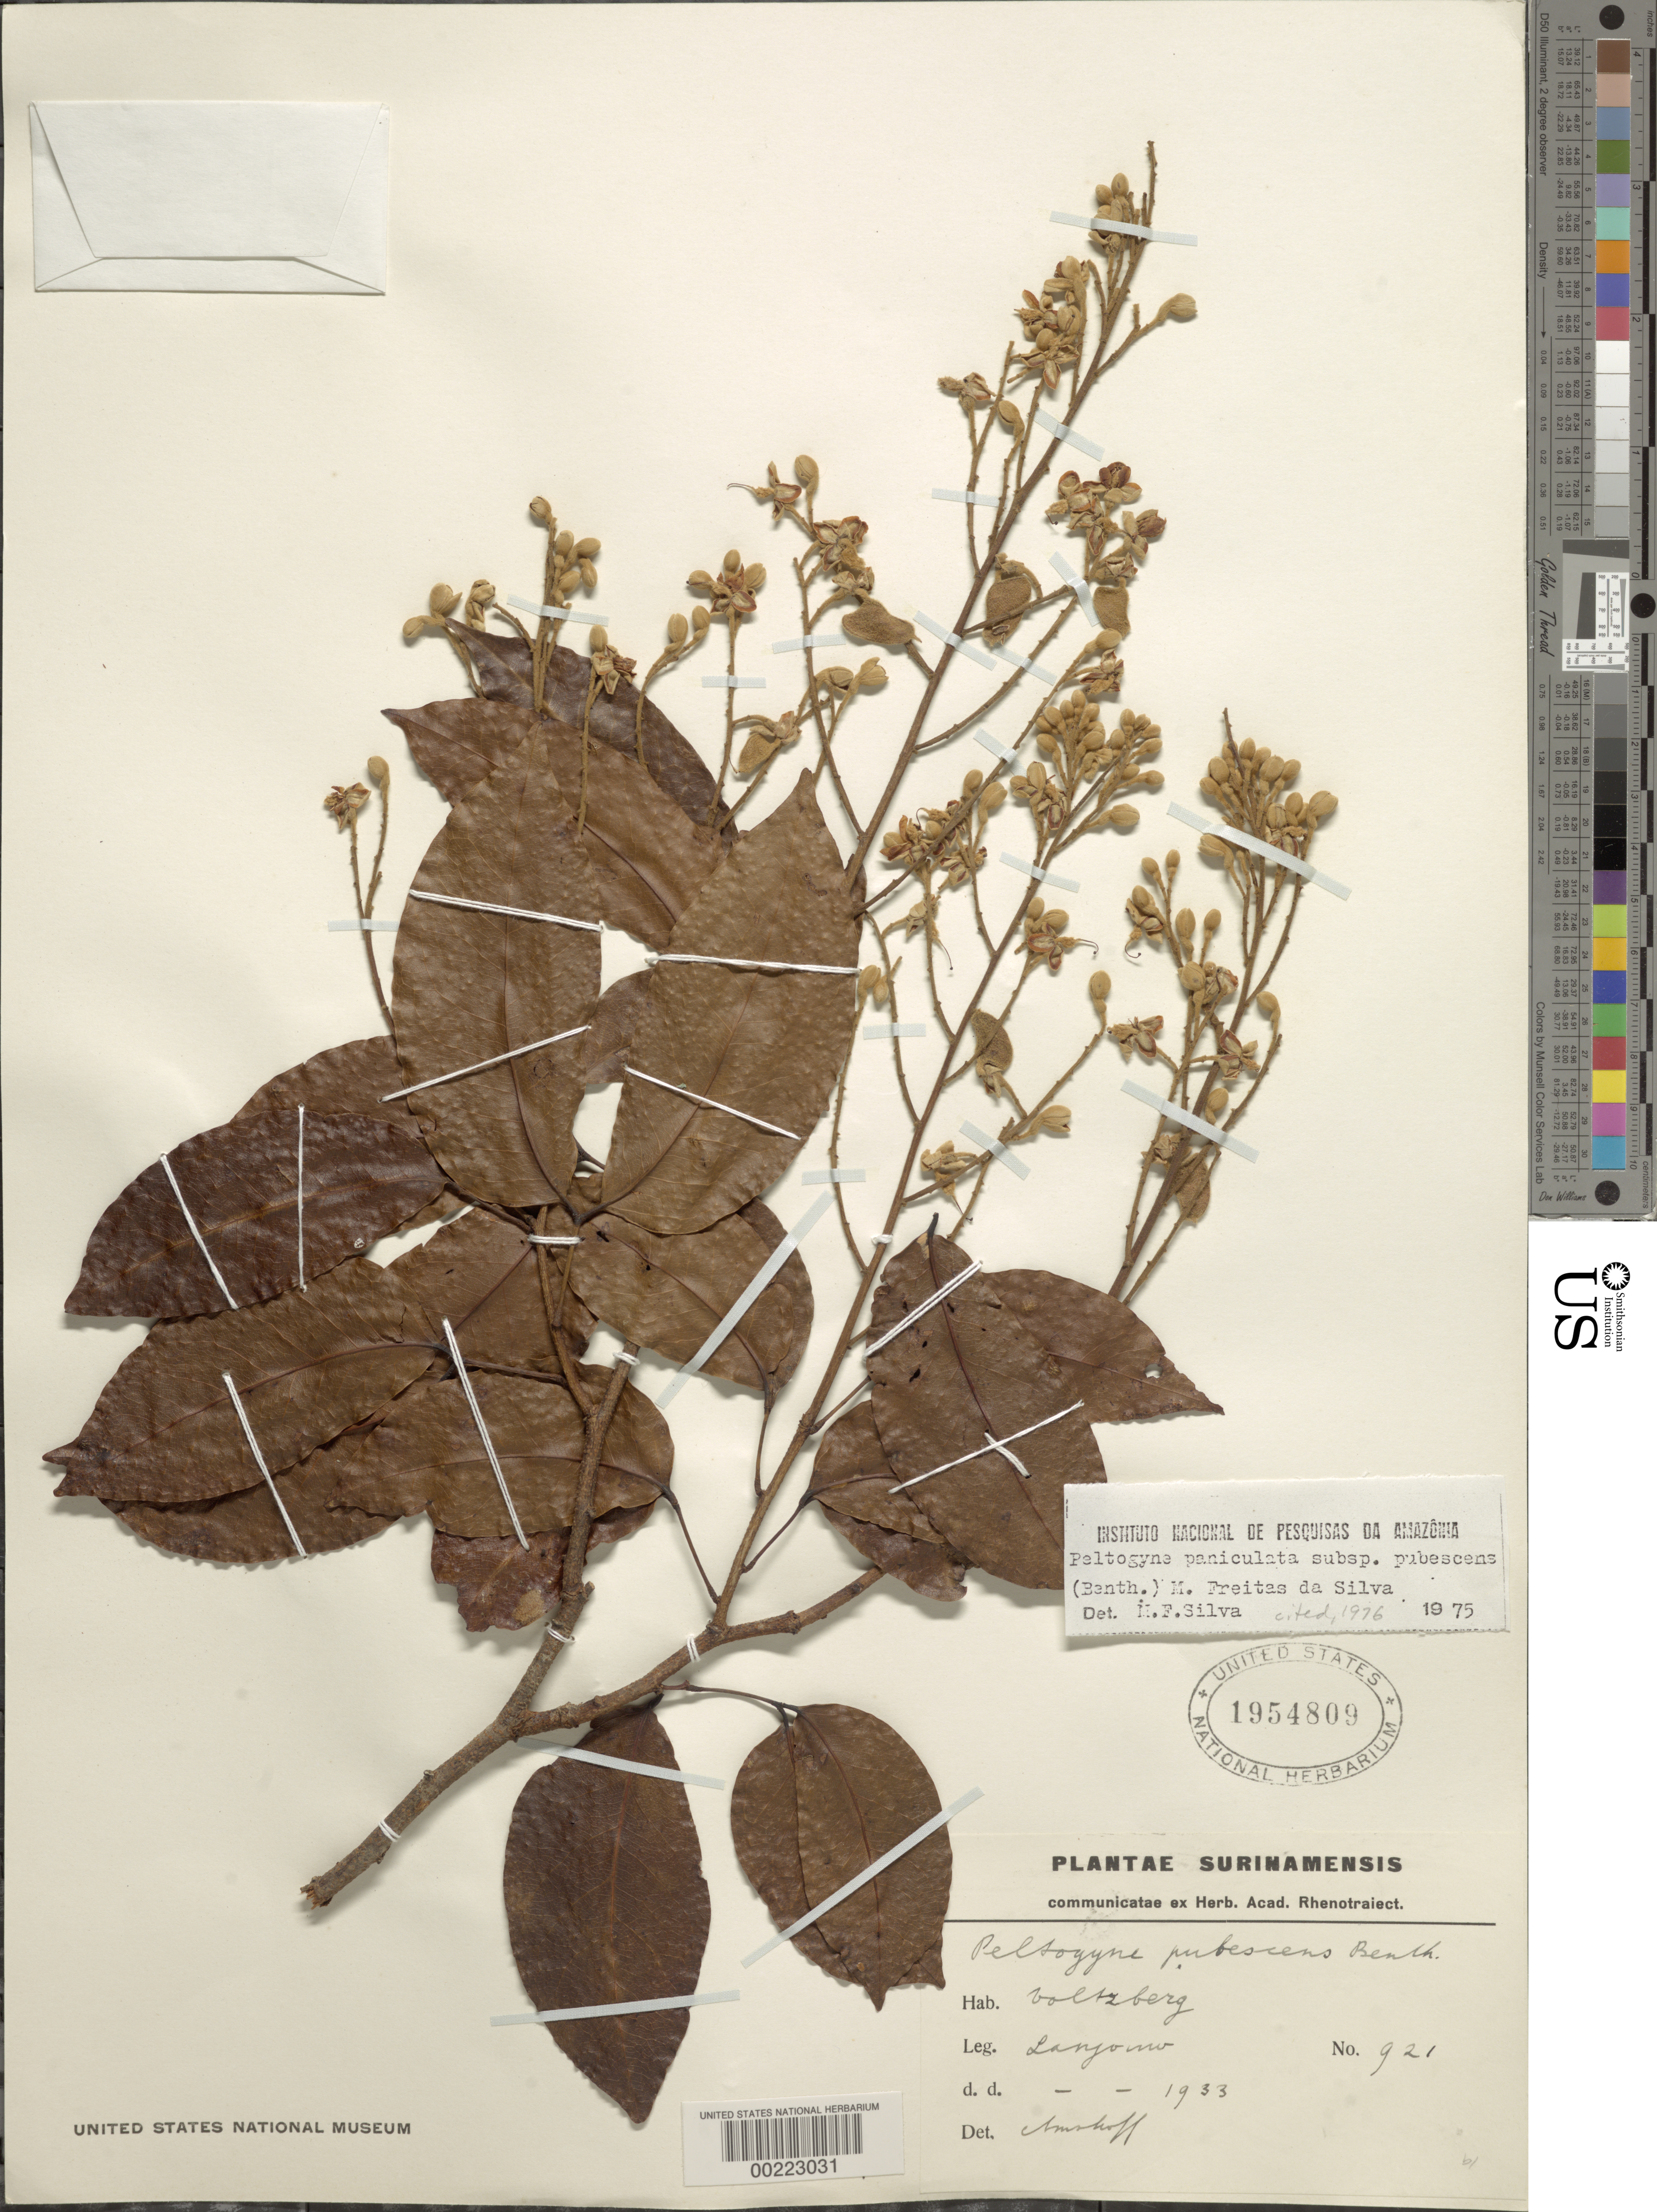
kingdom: Plantae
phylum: Tracheophyta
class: Magnoliopsida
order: Fabales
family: Fabaceae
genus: Peltogyne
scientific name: Peltogyne paniculata subsp. pubescens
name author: (Benth.) M.F. Silva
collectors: J. Lanjouw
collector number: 921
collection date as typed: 1933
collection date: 1933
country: Suriname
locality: Volksberg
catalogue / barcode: US 1954809